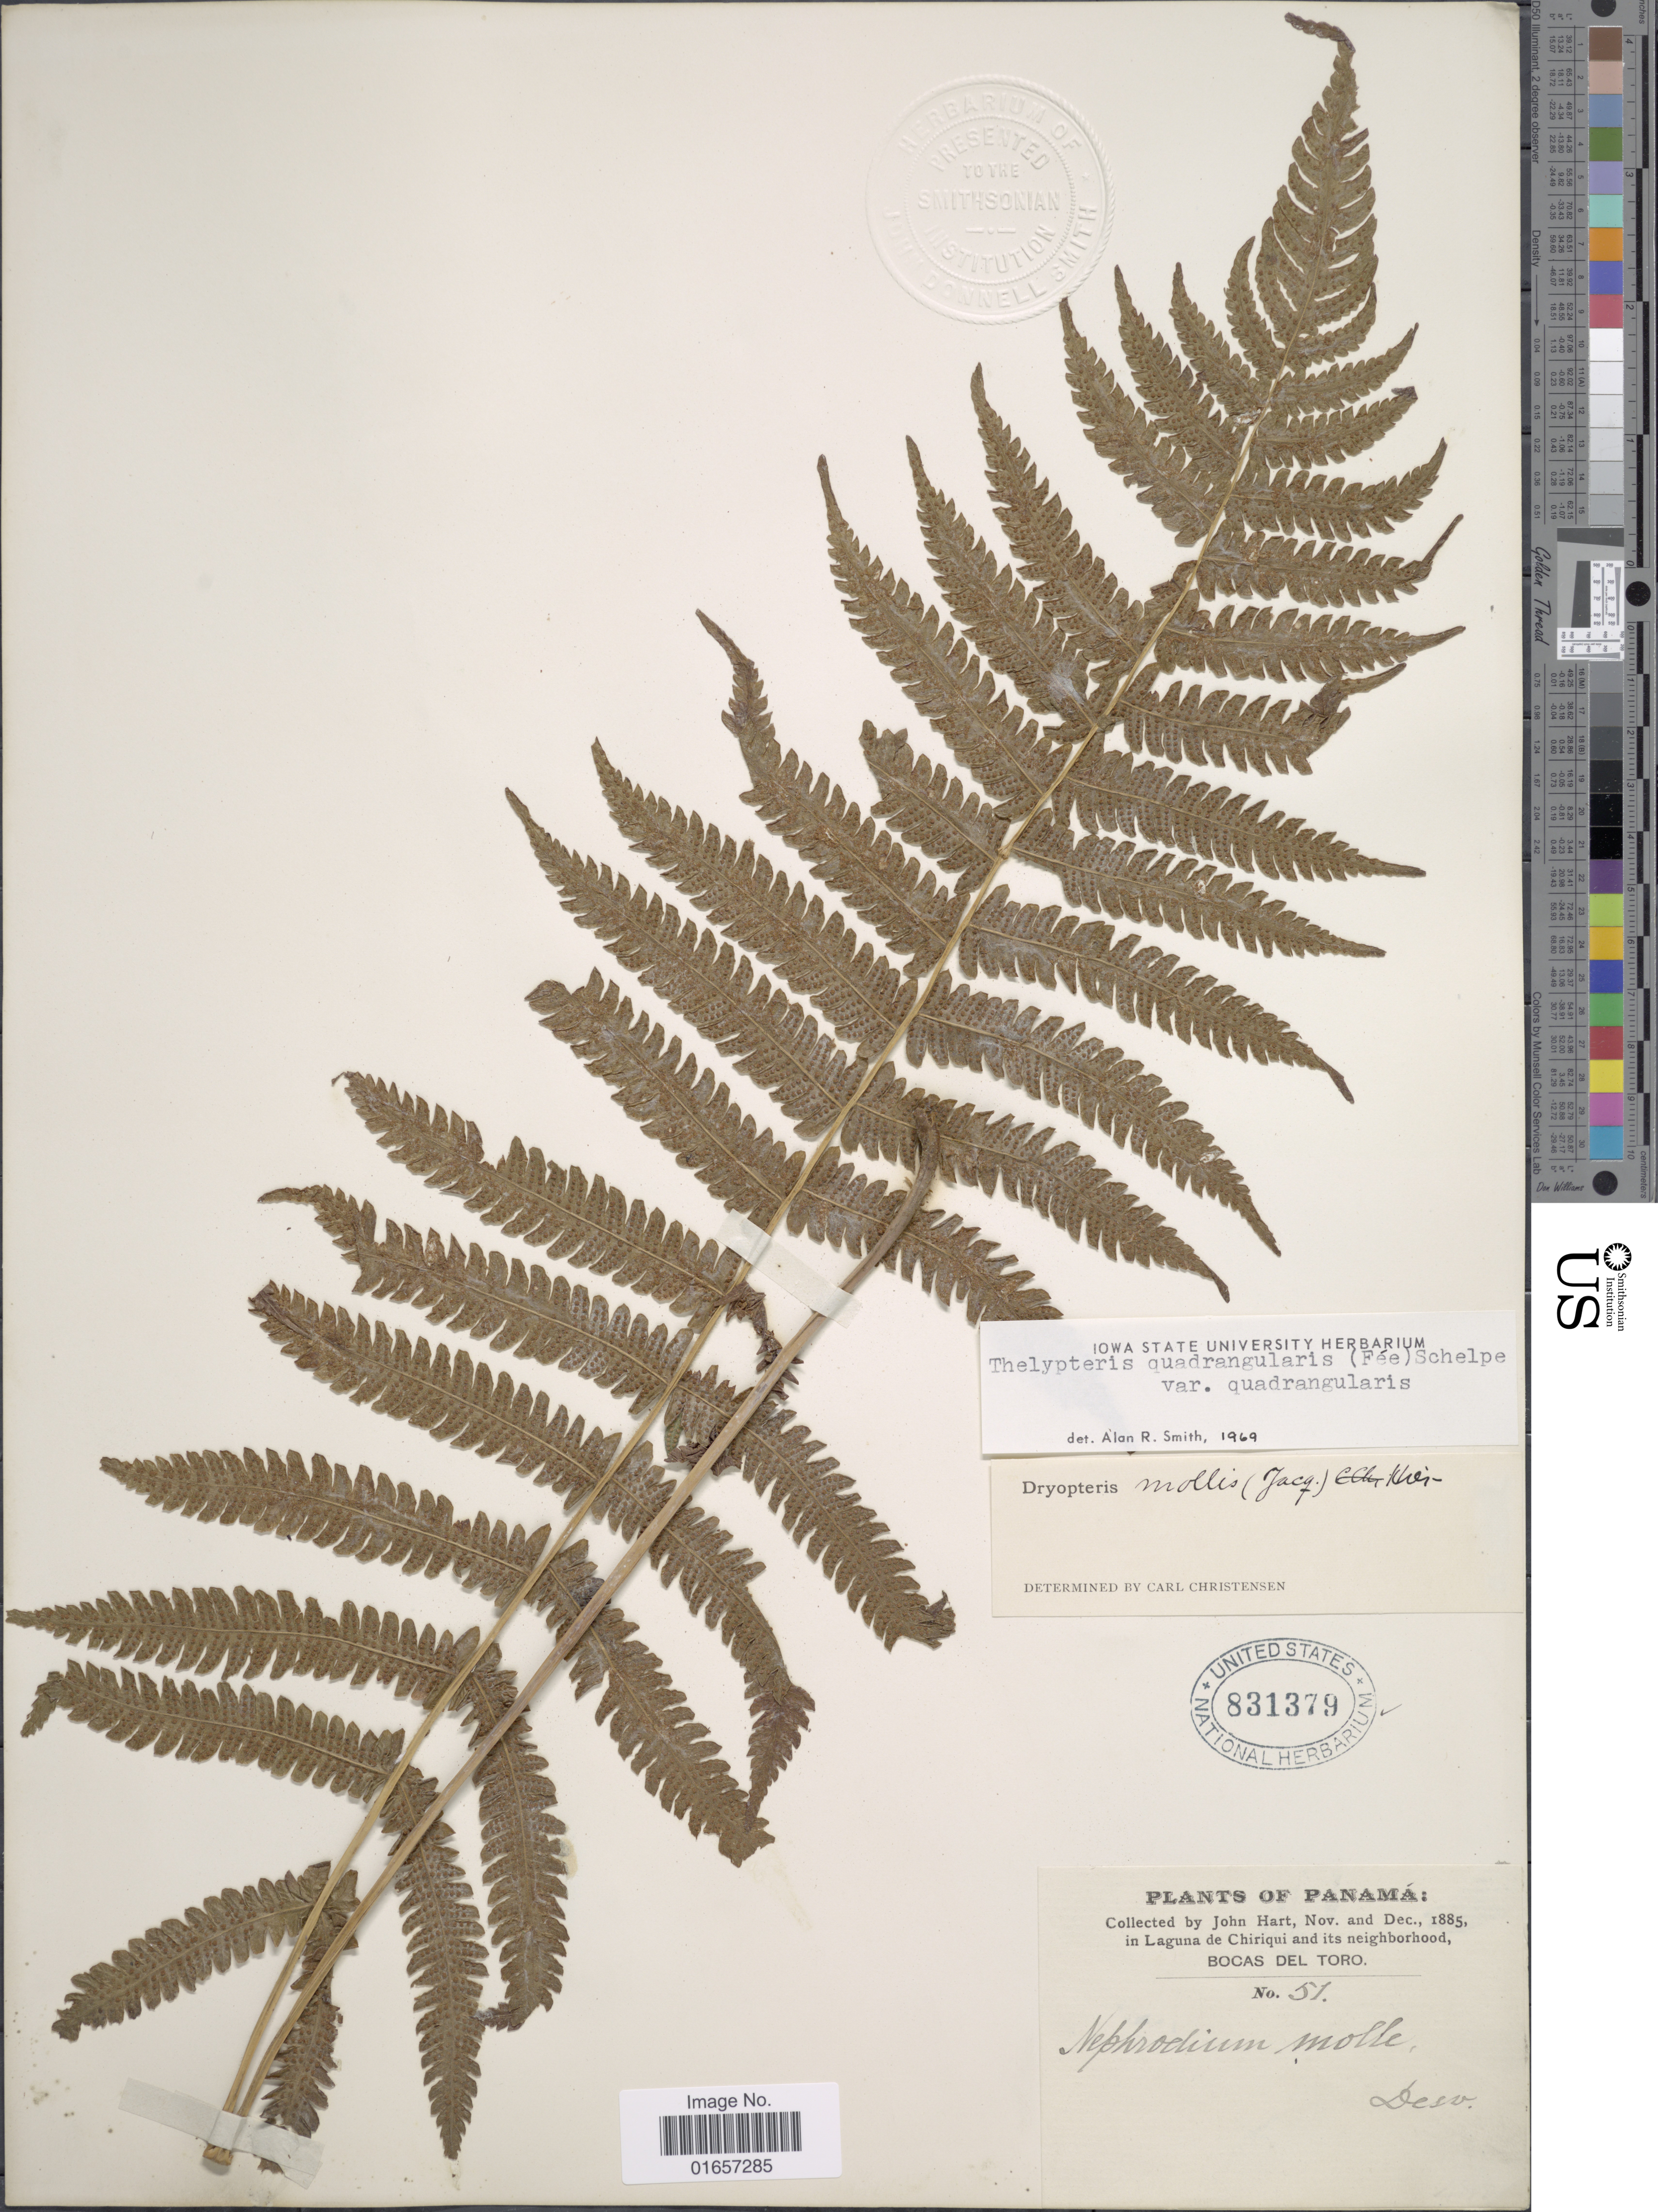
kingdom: Plantae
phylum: Tracheophyta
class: Polypodiopsida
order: Polypodiales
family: Thelypteridaceae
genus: Christella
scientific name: Christella hispidula var. hispidula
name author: (Decne.) Holttum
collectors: J. Hart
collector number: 51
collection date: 1885-11/1885-12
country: Panama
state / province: Bocas del Toro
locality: Laguna de Chiriqui and its neighborhood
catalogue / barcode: US 831379